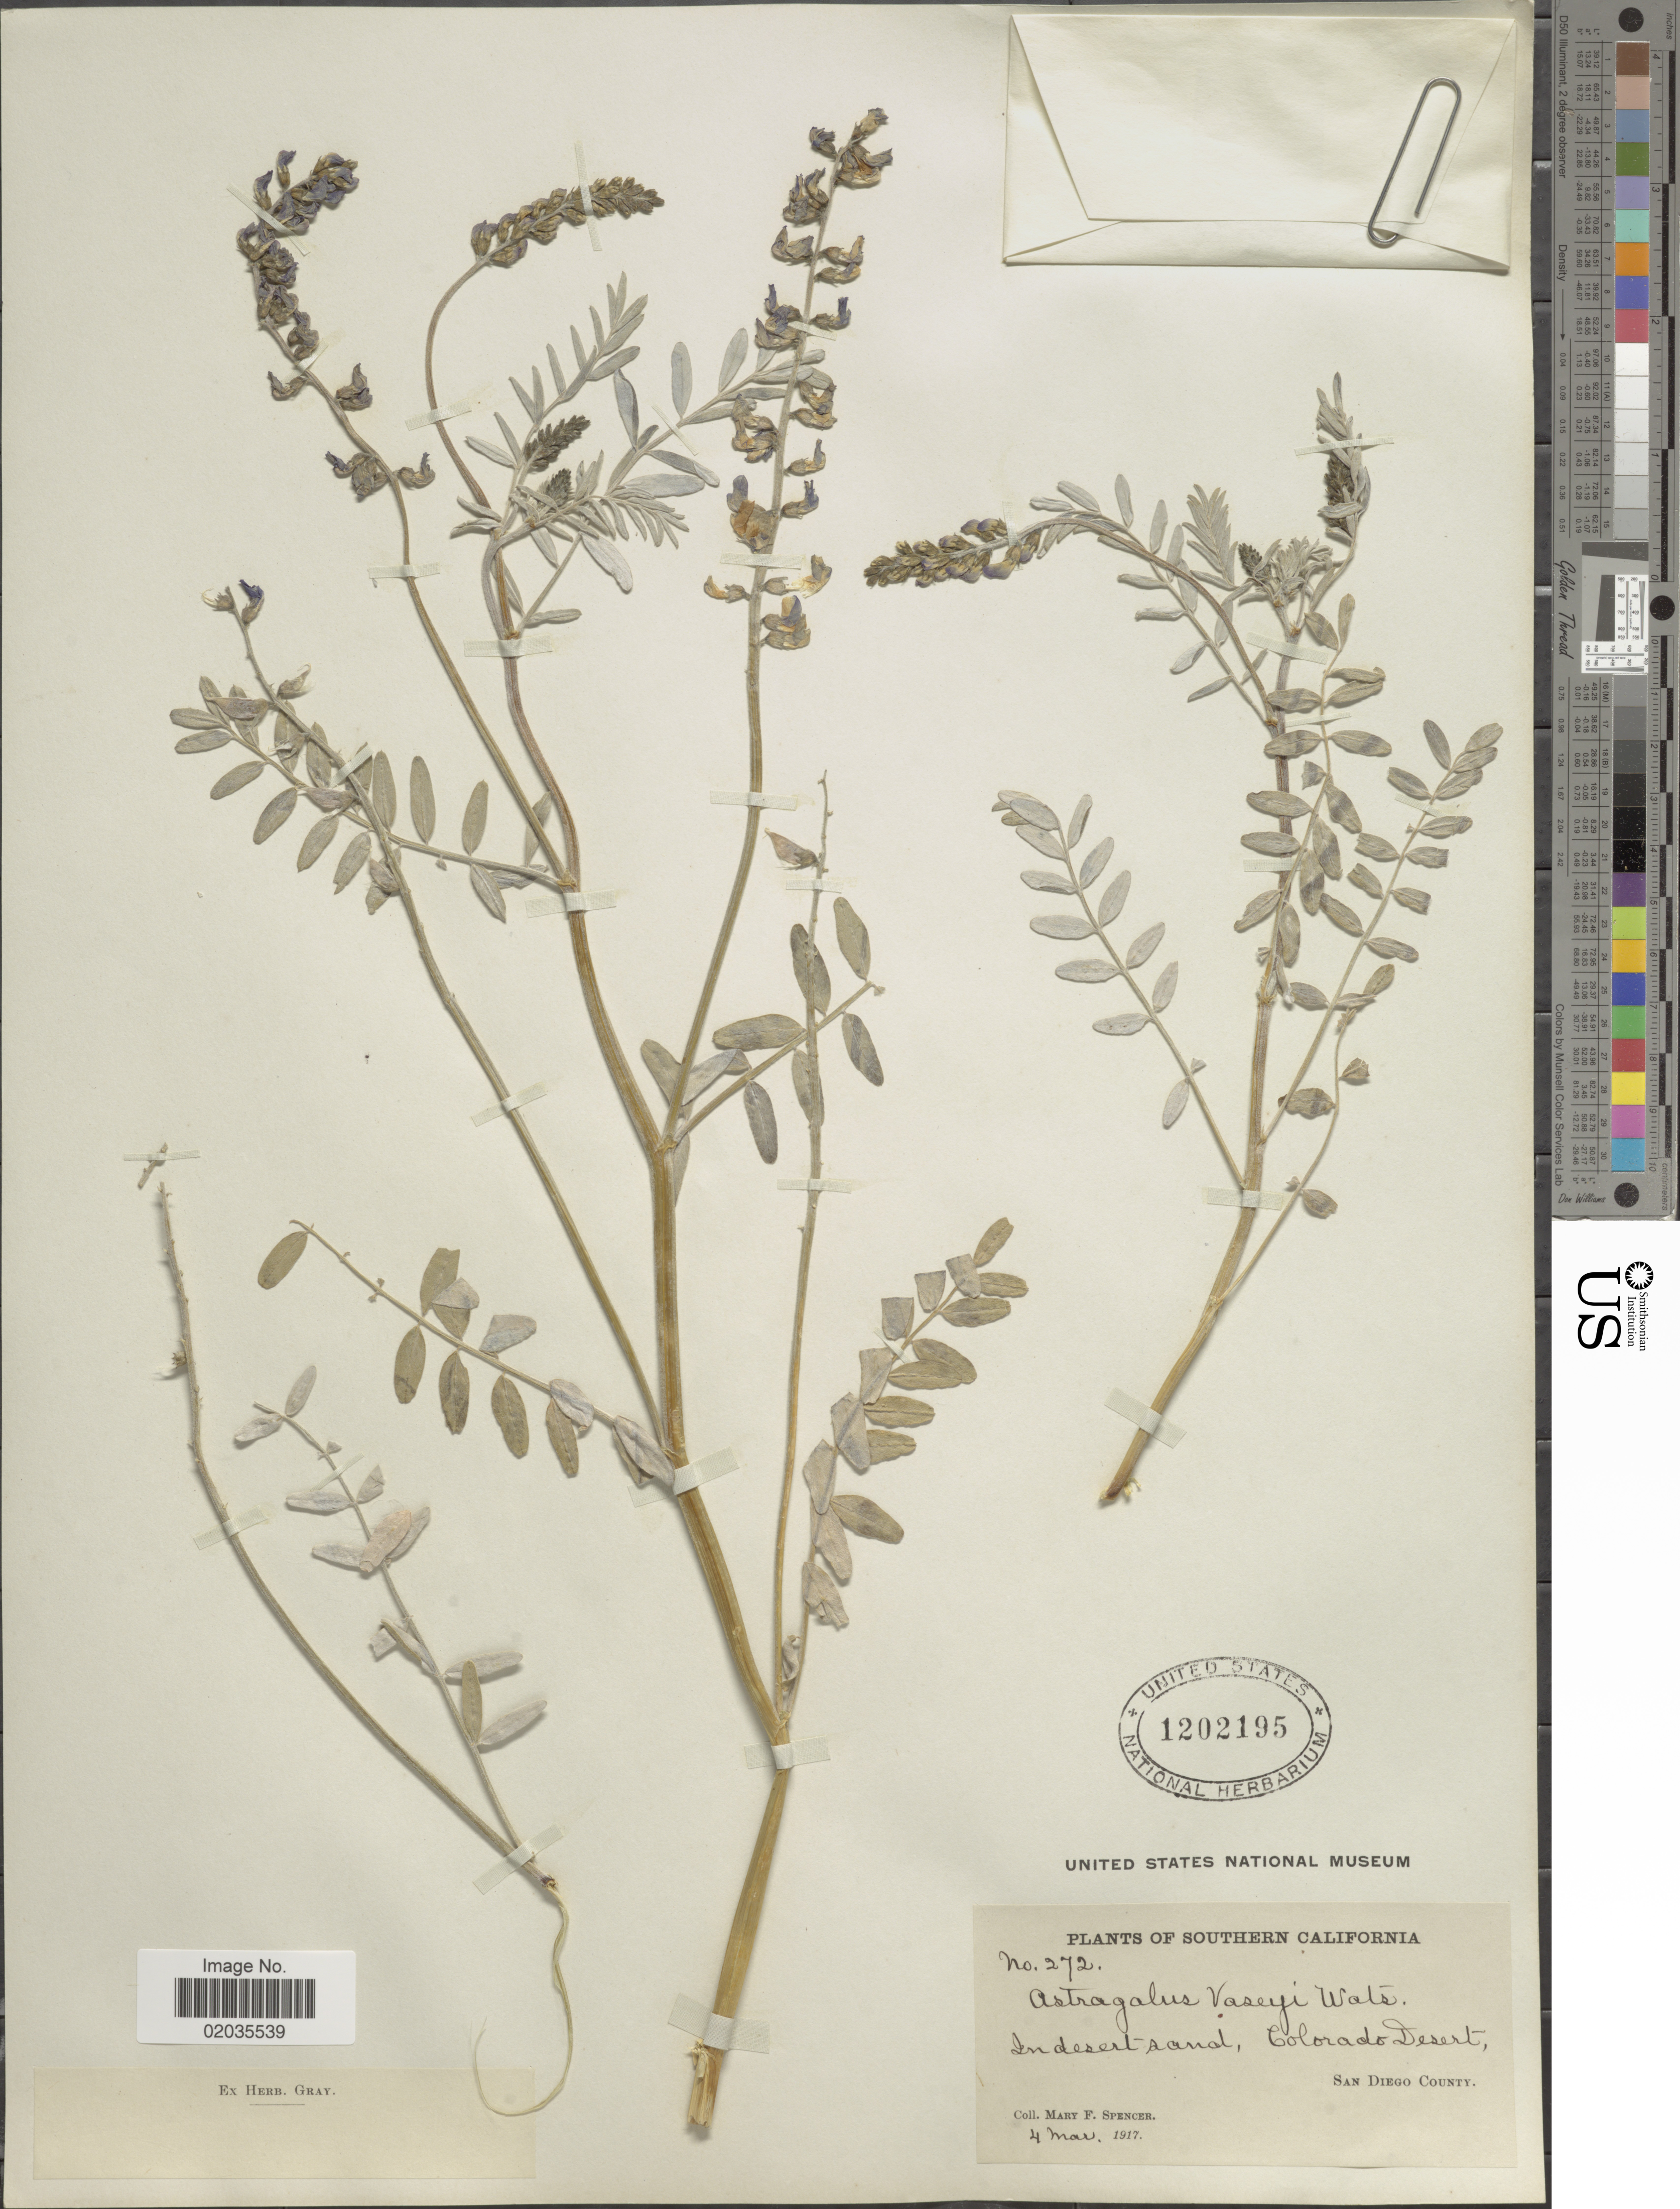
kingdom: Plantae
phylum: Tracheophyta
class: Magnoliopsida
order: Fabales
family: Fabaceae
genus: Astragalus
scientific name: Astragalus vaseyi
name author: S. Watson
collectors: M. Spencer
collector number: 272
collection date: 1917-03-04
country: United States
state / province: California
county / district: San Diego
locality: Southern California. San Diego County. Colorado Desert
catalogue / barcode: US 1202195